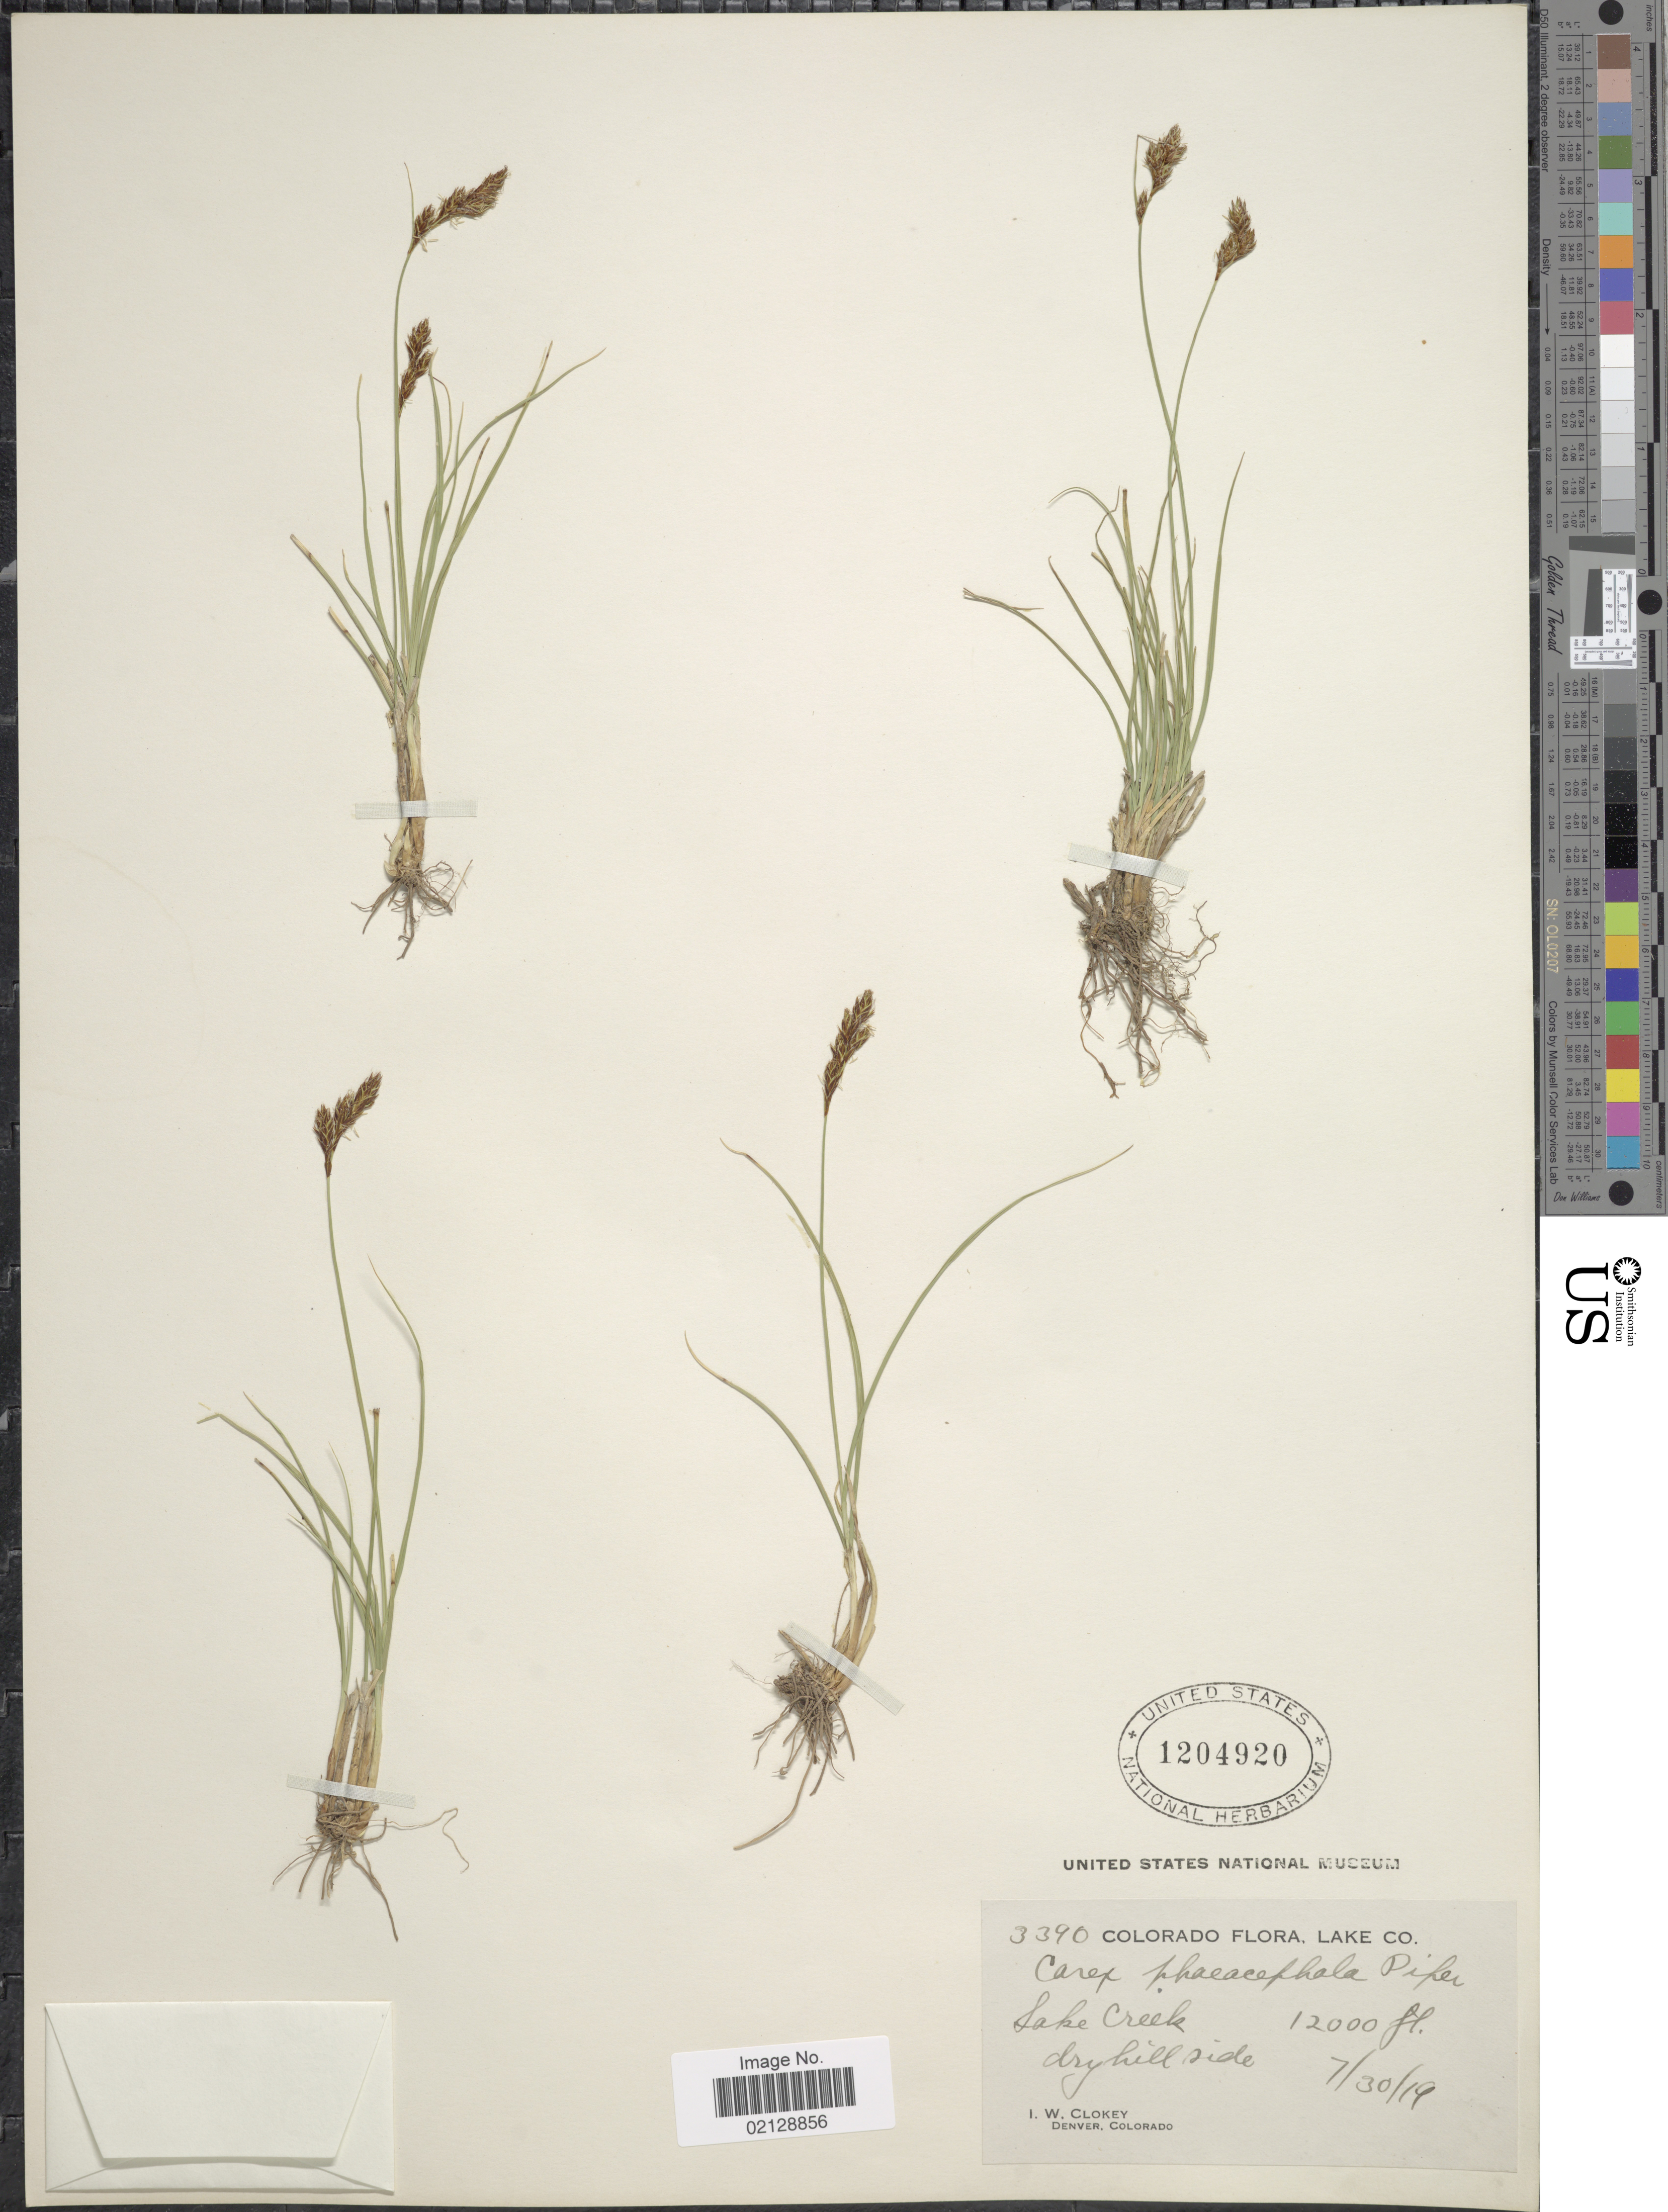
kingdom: Plantae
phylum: Tracheophyta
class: Liliopsida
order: Poales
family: Cyperaceae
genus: Carex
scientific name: Carex phaeocephala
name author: Piper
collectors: I. W. Clokey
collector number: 3390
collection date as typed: Transcribed d/m/y: 30/7/19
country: United States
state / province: Colorado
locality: Lake Creek, Lake Co.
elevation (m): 3658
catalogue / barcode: US 1204920